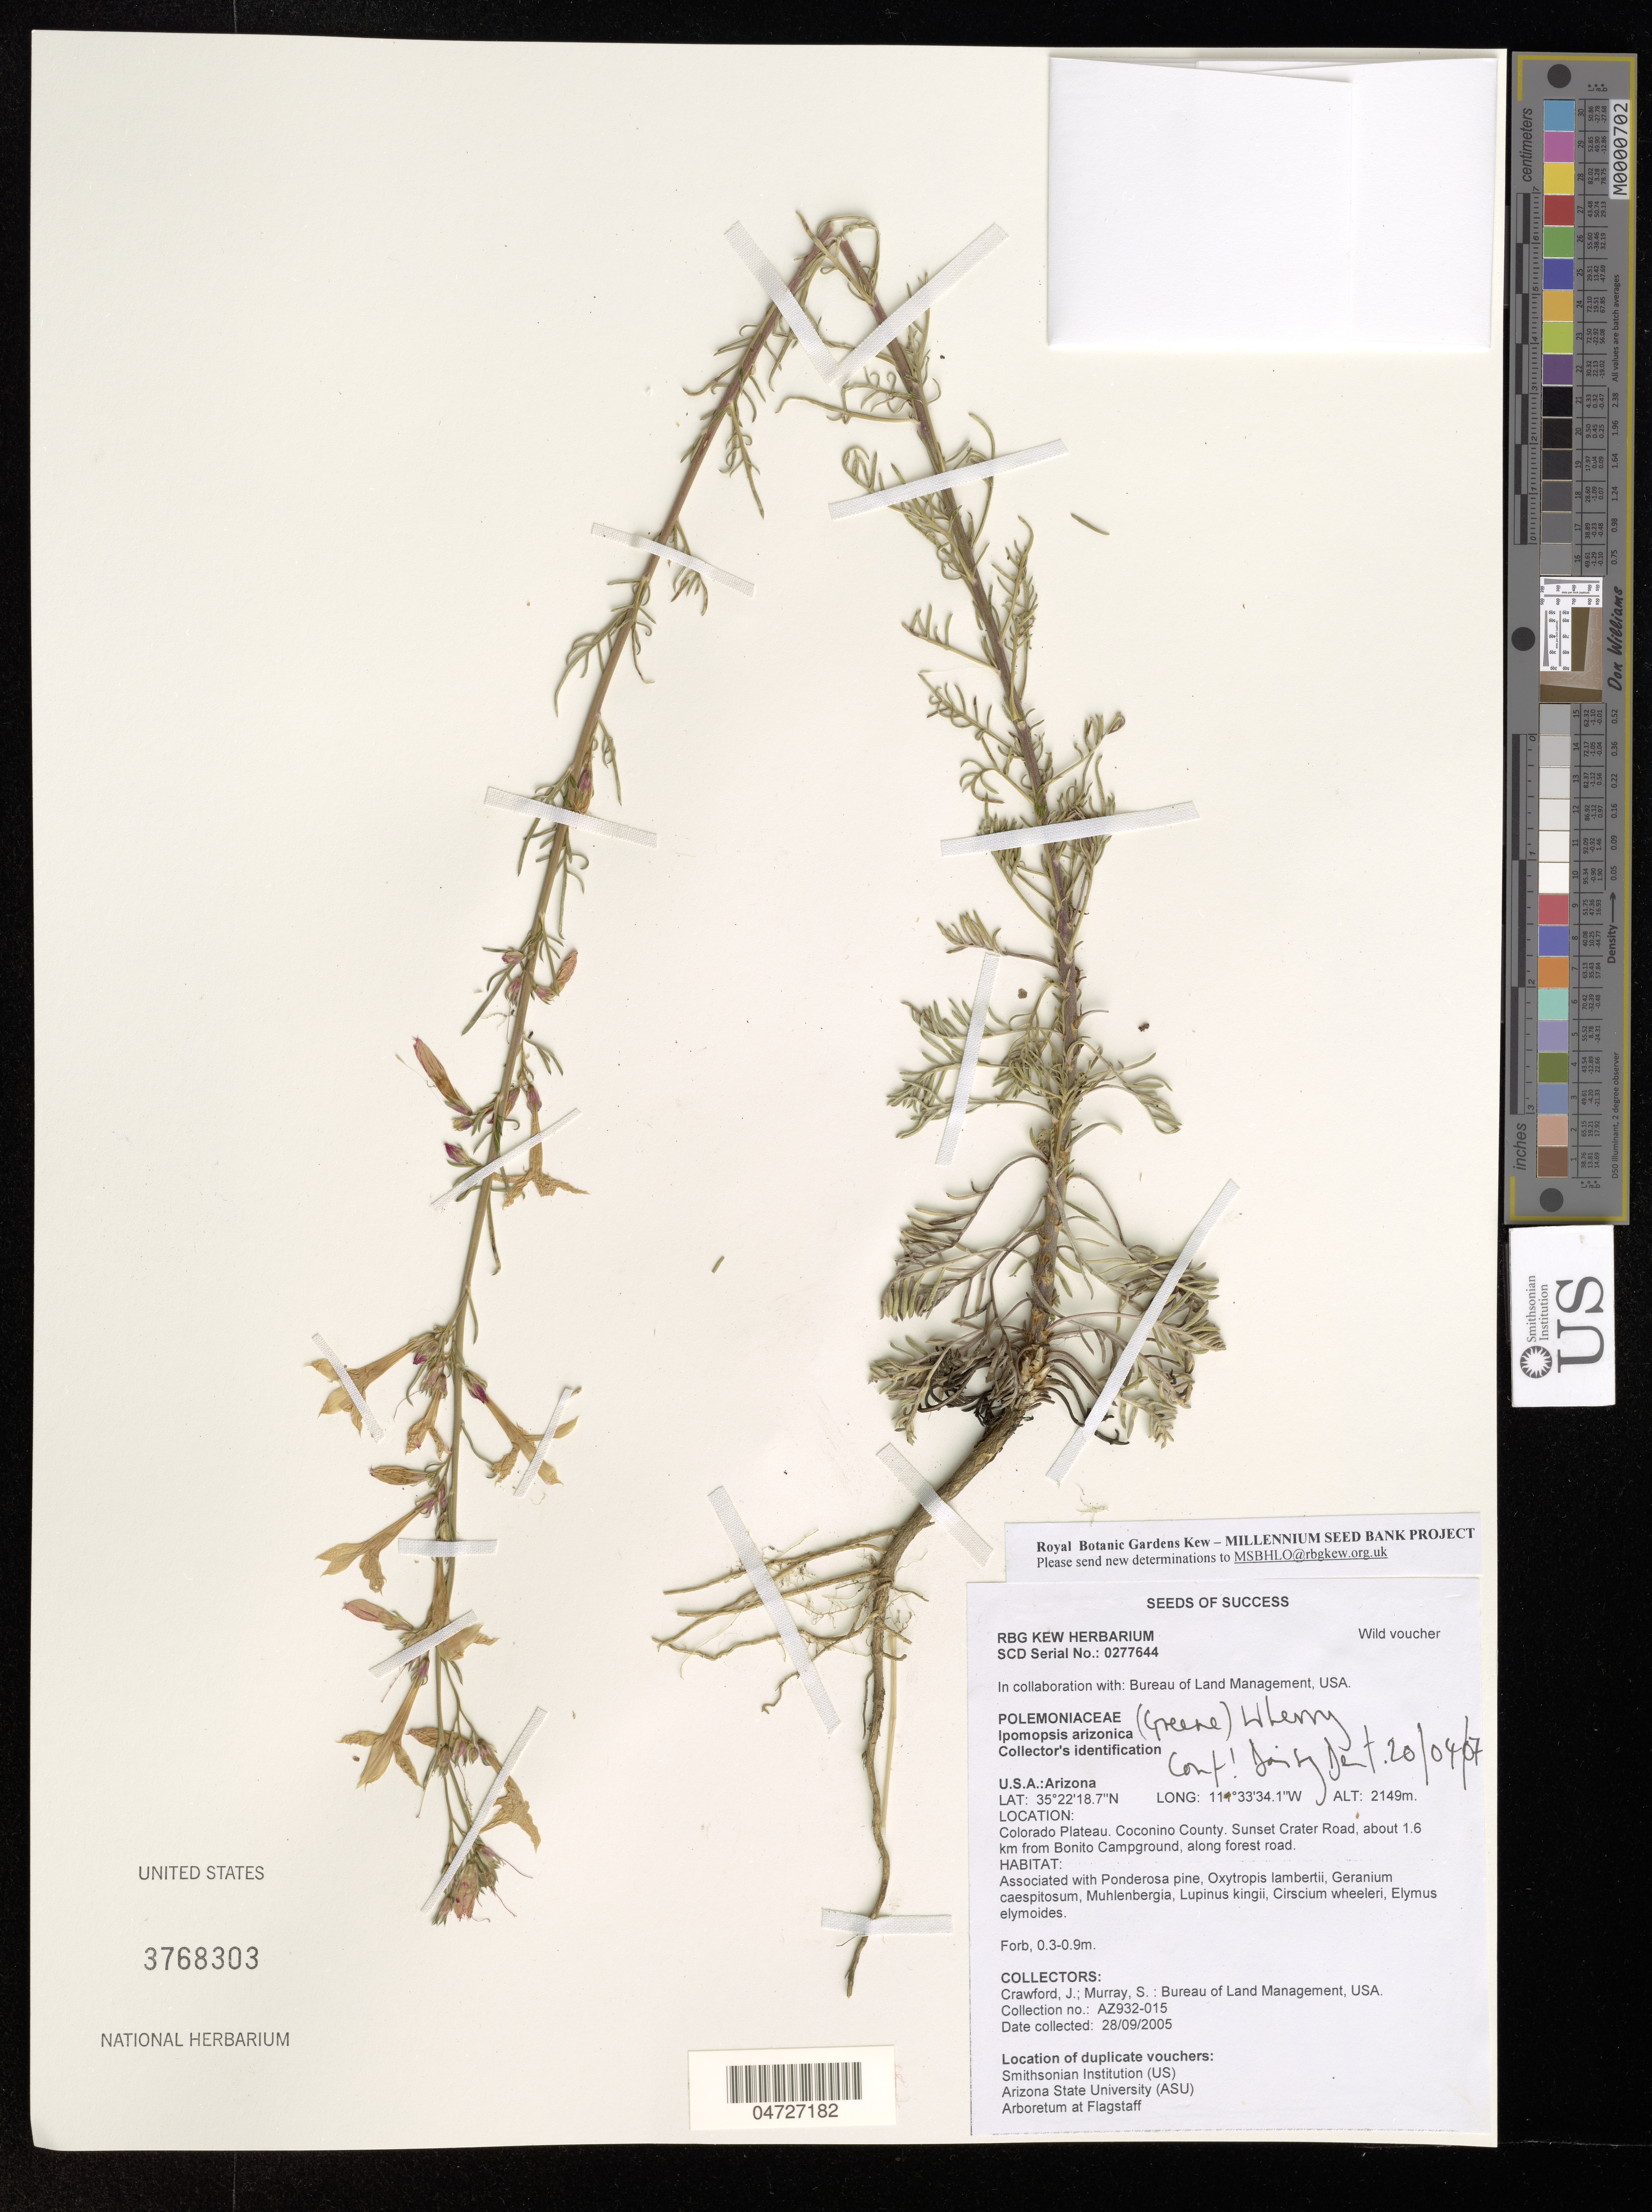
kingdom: Plantae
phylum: Tracheophyta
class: Magnoliopsida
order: Ericales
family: Polemoniaceae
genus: Ipomopsis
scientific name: Ipomopsis arizonica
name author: (Greene) Wherry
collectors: J. Crawford & S. Murray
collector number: AZ932-015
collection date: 2005-09-28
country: United States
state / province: Arizona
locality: Colorado Plateau. Coconino County. Sunset Crater Road, about 1.6 km from Bonito Campground, along forest road.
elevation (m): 2149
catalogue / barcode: US 3768303